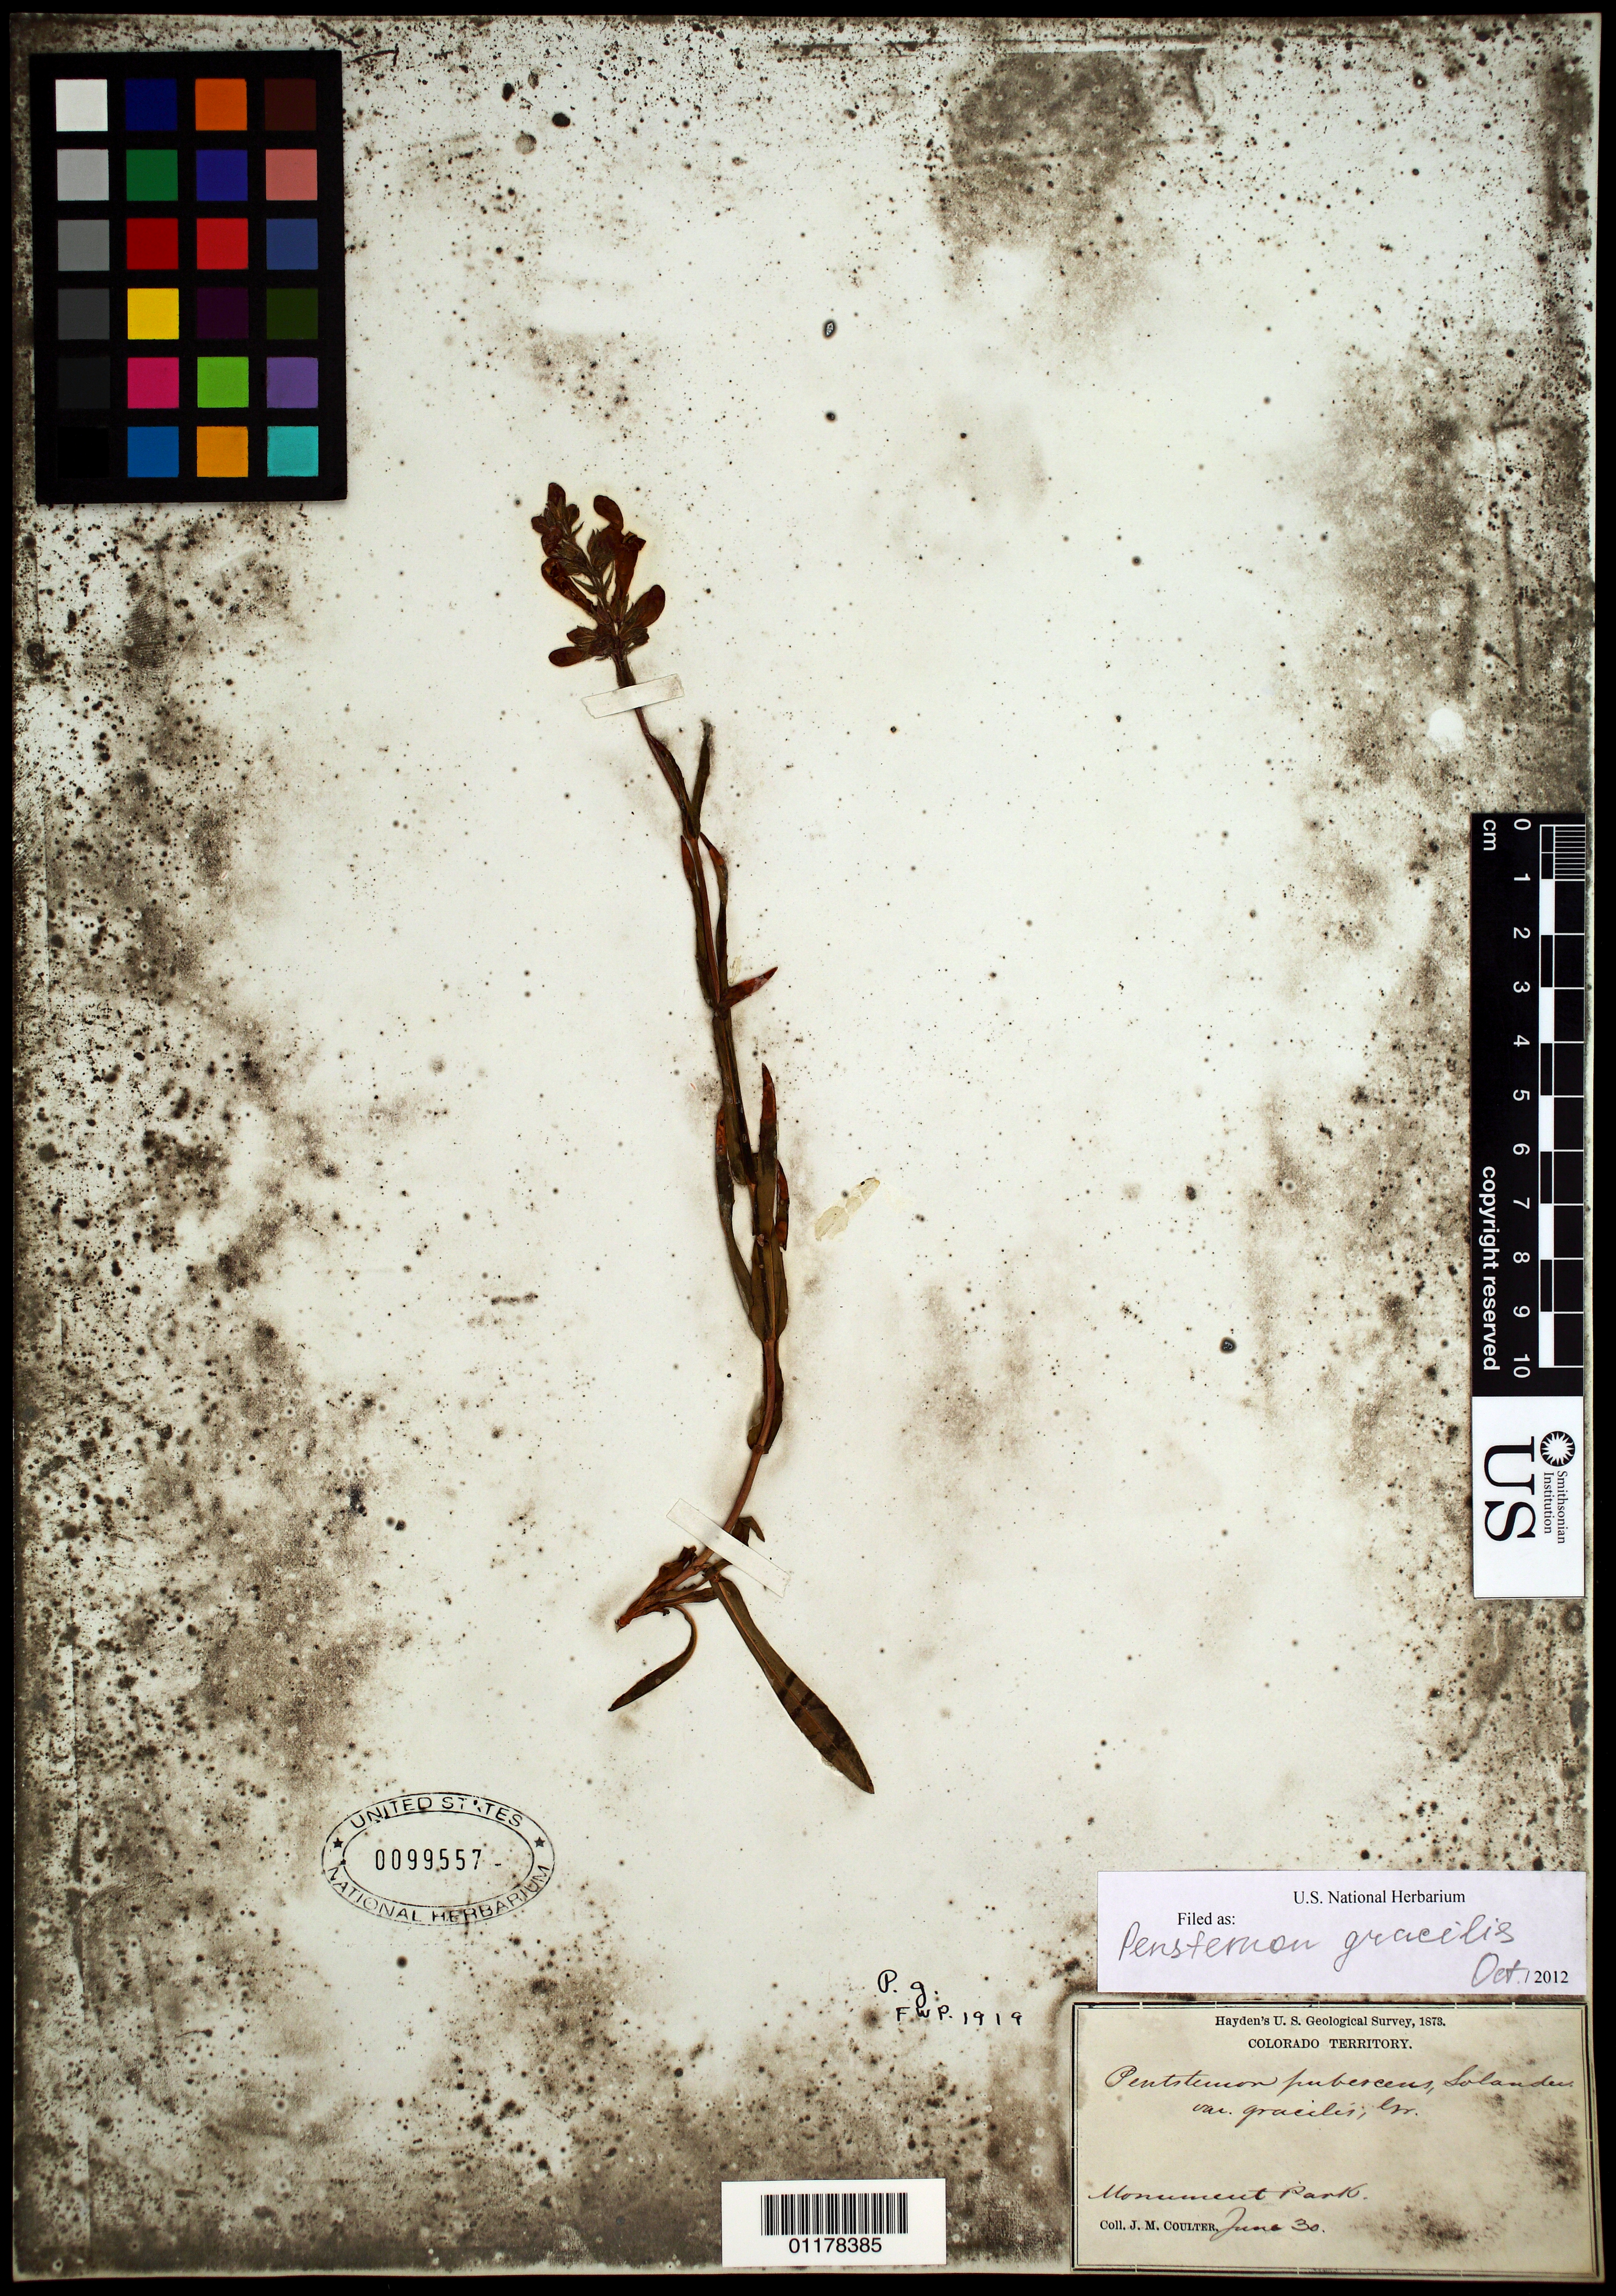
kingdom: Plantae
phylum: Tracheophyta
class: Magnoliopsida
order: Lamiales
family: Plantaginaceae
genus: Penstemon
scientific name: Penstemon gracilis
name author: Nutt.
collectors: J. M. Coulter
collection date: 1873-06-30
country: United States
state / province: Colorado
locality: Monument Park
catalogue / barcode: US 99557